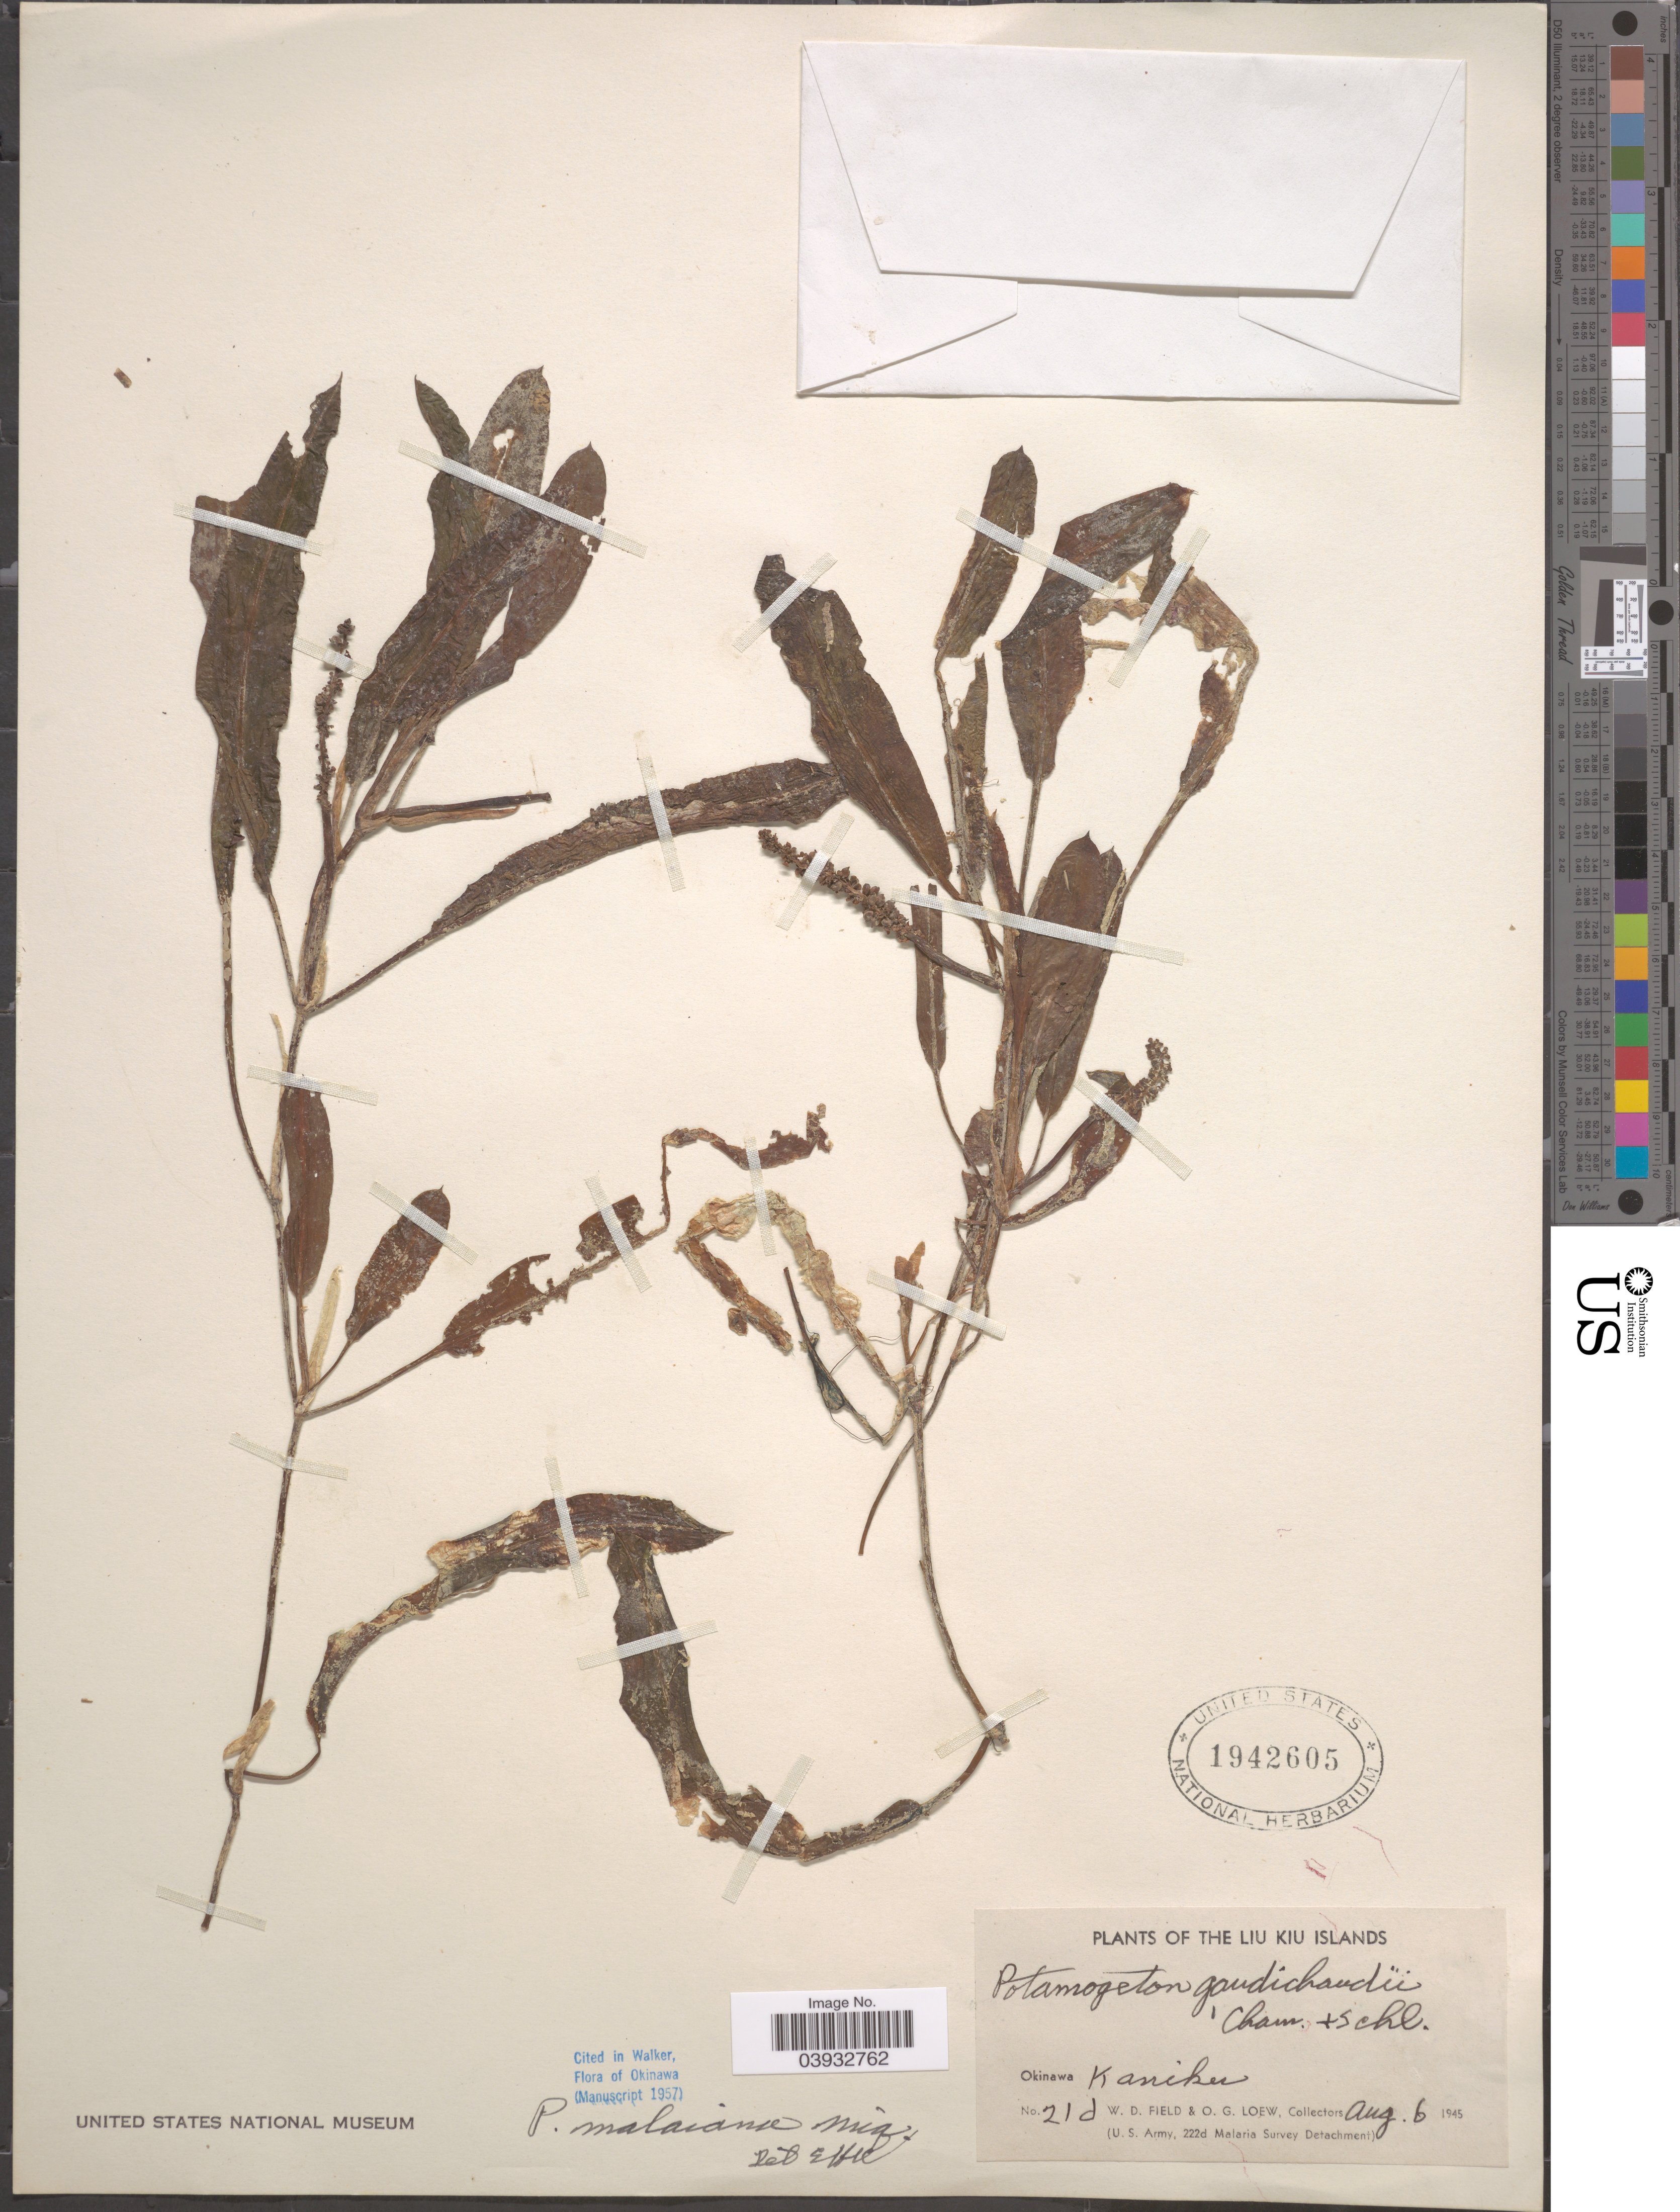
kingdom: Plantae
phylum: Tracheophyta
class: Liliopsida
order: Alismatales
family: Potamogetonaceae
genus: Potamogeton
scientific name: Potamogeton malaianus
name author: Miq.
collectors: W. D. Field & O. G. Loew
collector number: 21d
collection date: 1945-08-06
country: Japan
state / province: Okinawa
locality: Liu Kiu Islands. Okinawa Kaniku.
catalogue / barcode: US 1942605